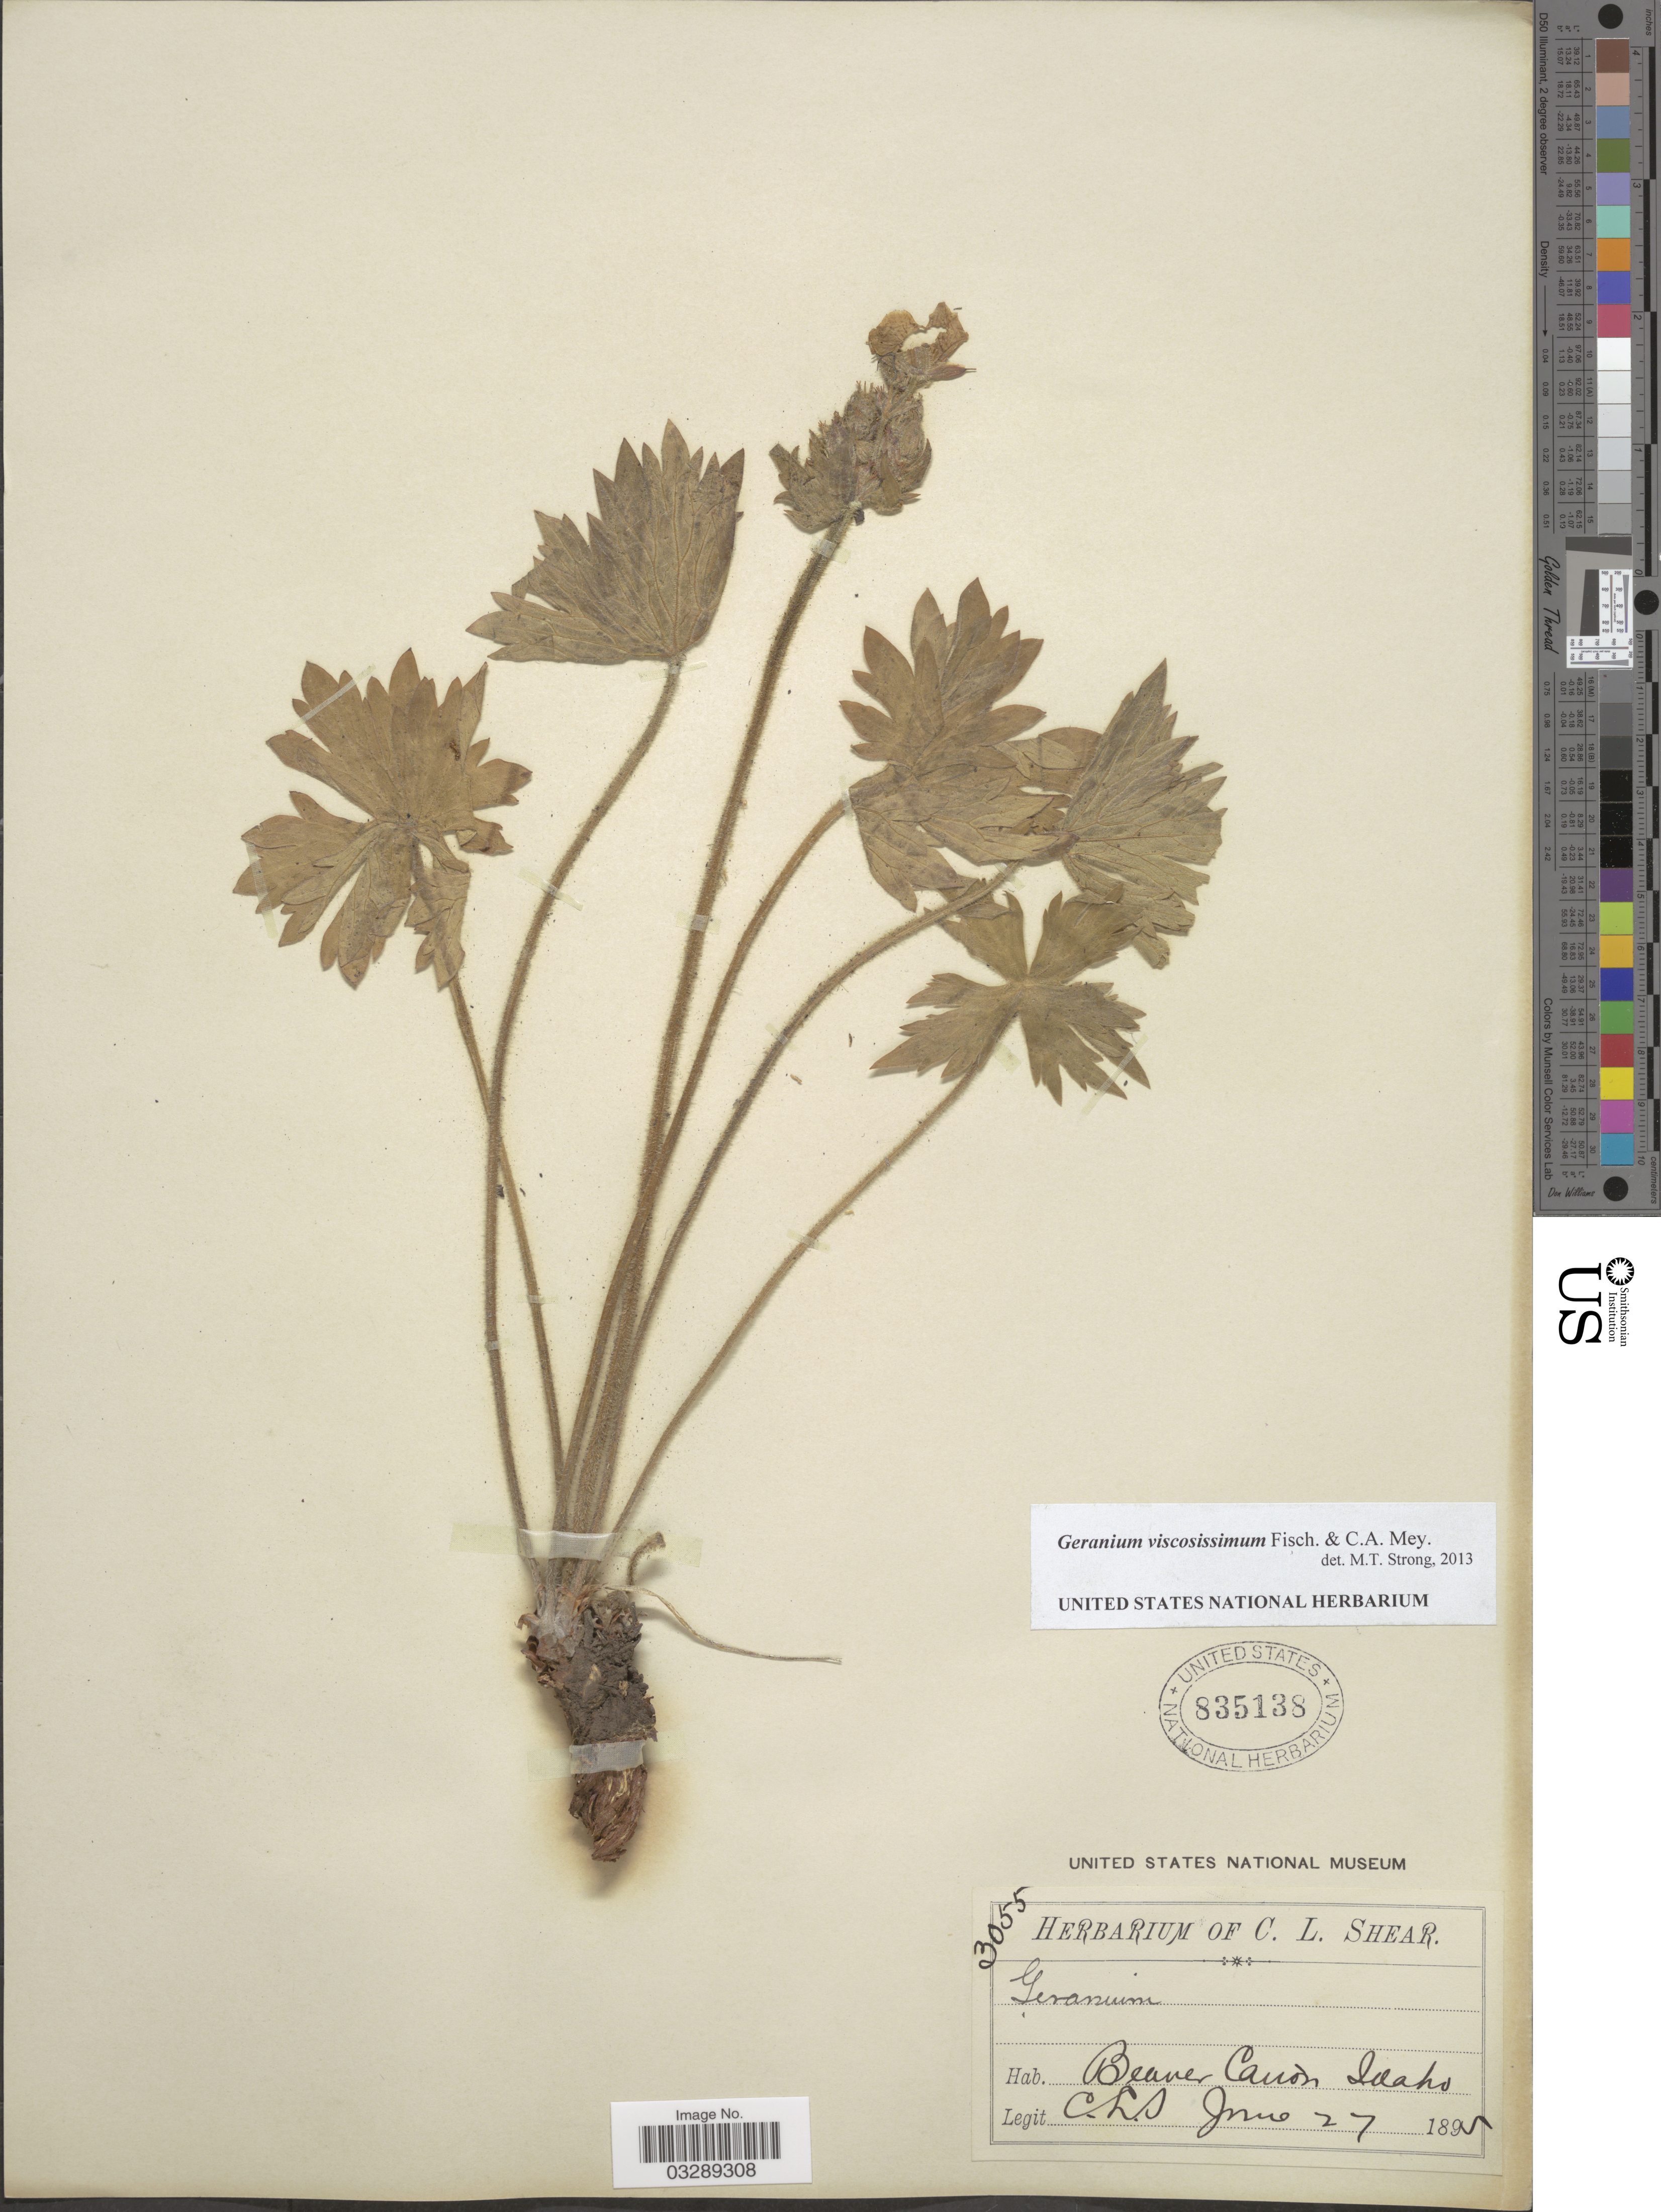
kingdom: Plantae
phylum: Tracheophyta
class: Magnoliopsida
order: Geraniales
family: Geraniaceae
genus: Geranium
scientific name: Geranium viscosissimum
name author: Fisch. & C.A. Mey.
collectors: C. L. Shear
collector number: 3055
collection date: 1895-06-27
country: United States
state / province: Idaho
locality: Beaver Canon.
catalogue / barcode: US 835138